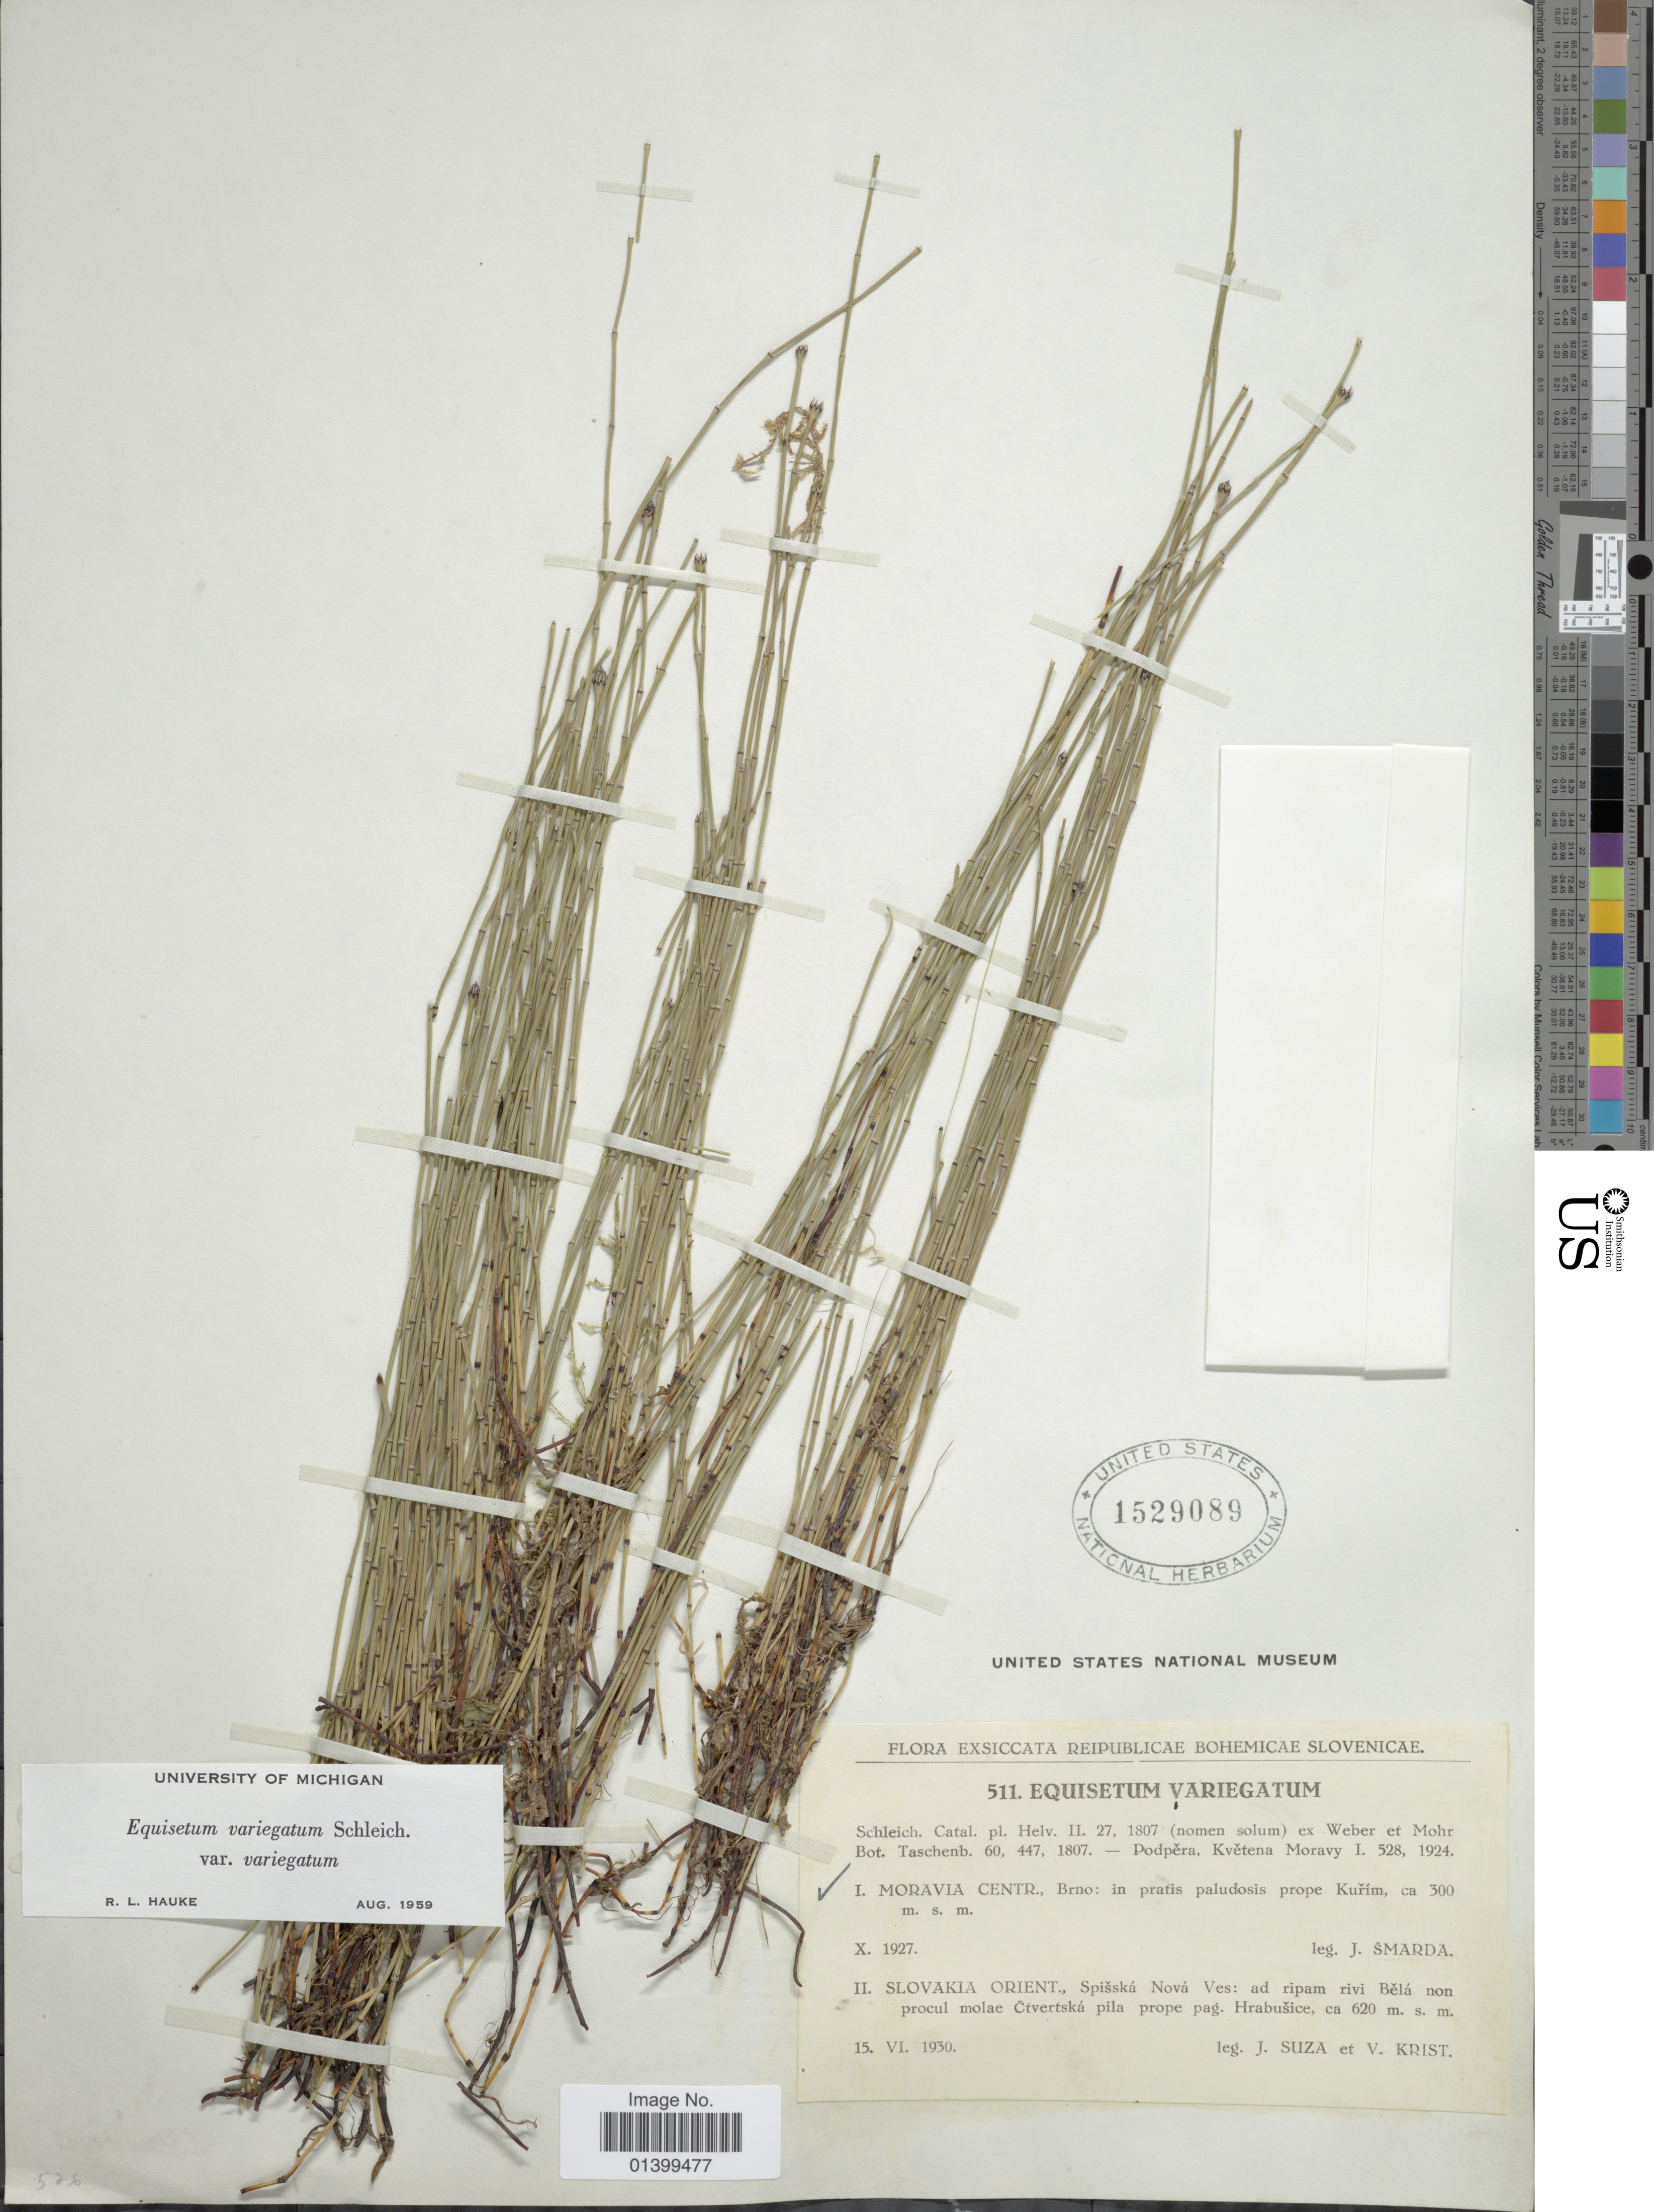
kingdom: Plantae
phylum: Tracheophyta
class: Polypodiopsida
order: Equisetales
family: Equisetaceae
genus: Equisetum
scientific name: Equisetum variegatum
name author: Schleich. ex F. Weber & D. Mohr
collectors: J. Smarda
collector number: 511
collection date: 1927-10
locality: Reipublicae Bohemicae Slovenicae. Moravia Centr., Brno: in pratis paludosis prope Kurím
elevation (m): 300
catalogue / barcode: US 1529089